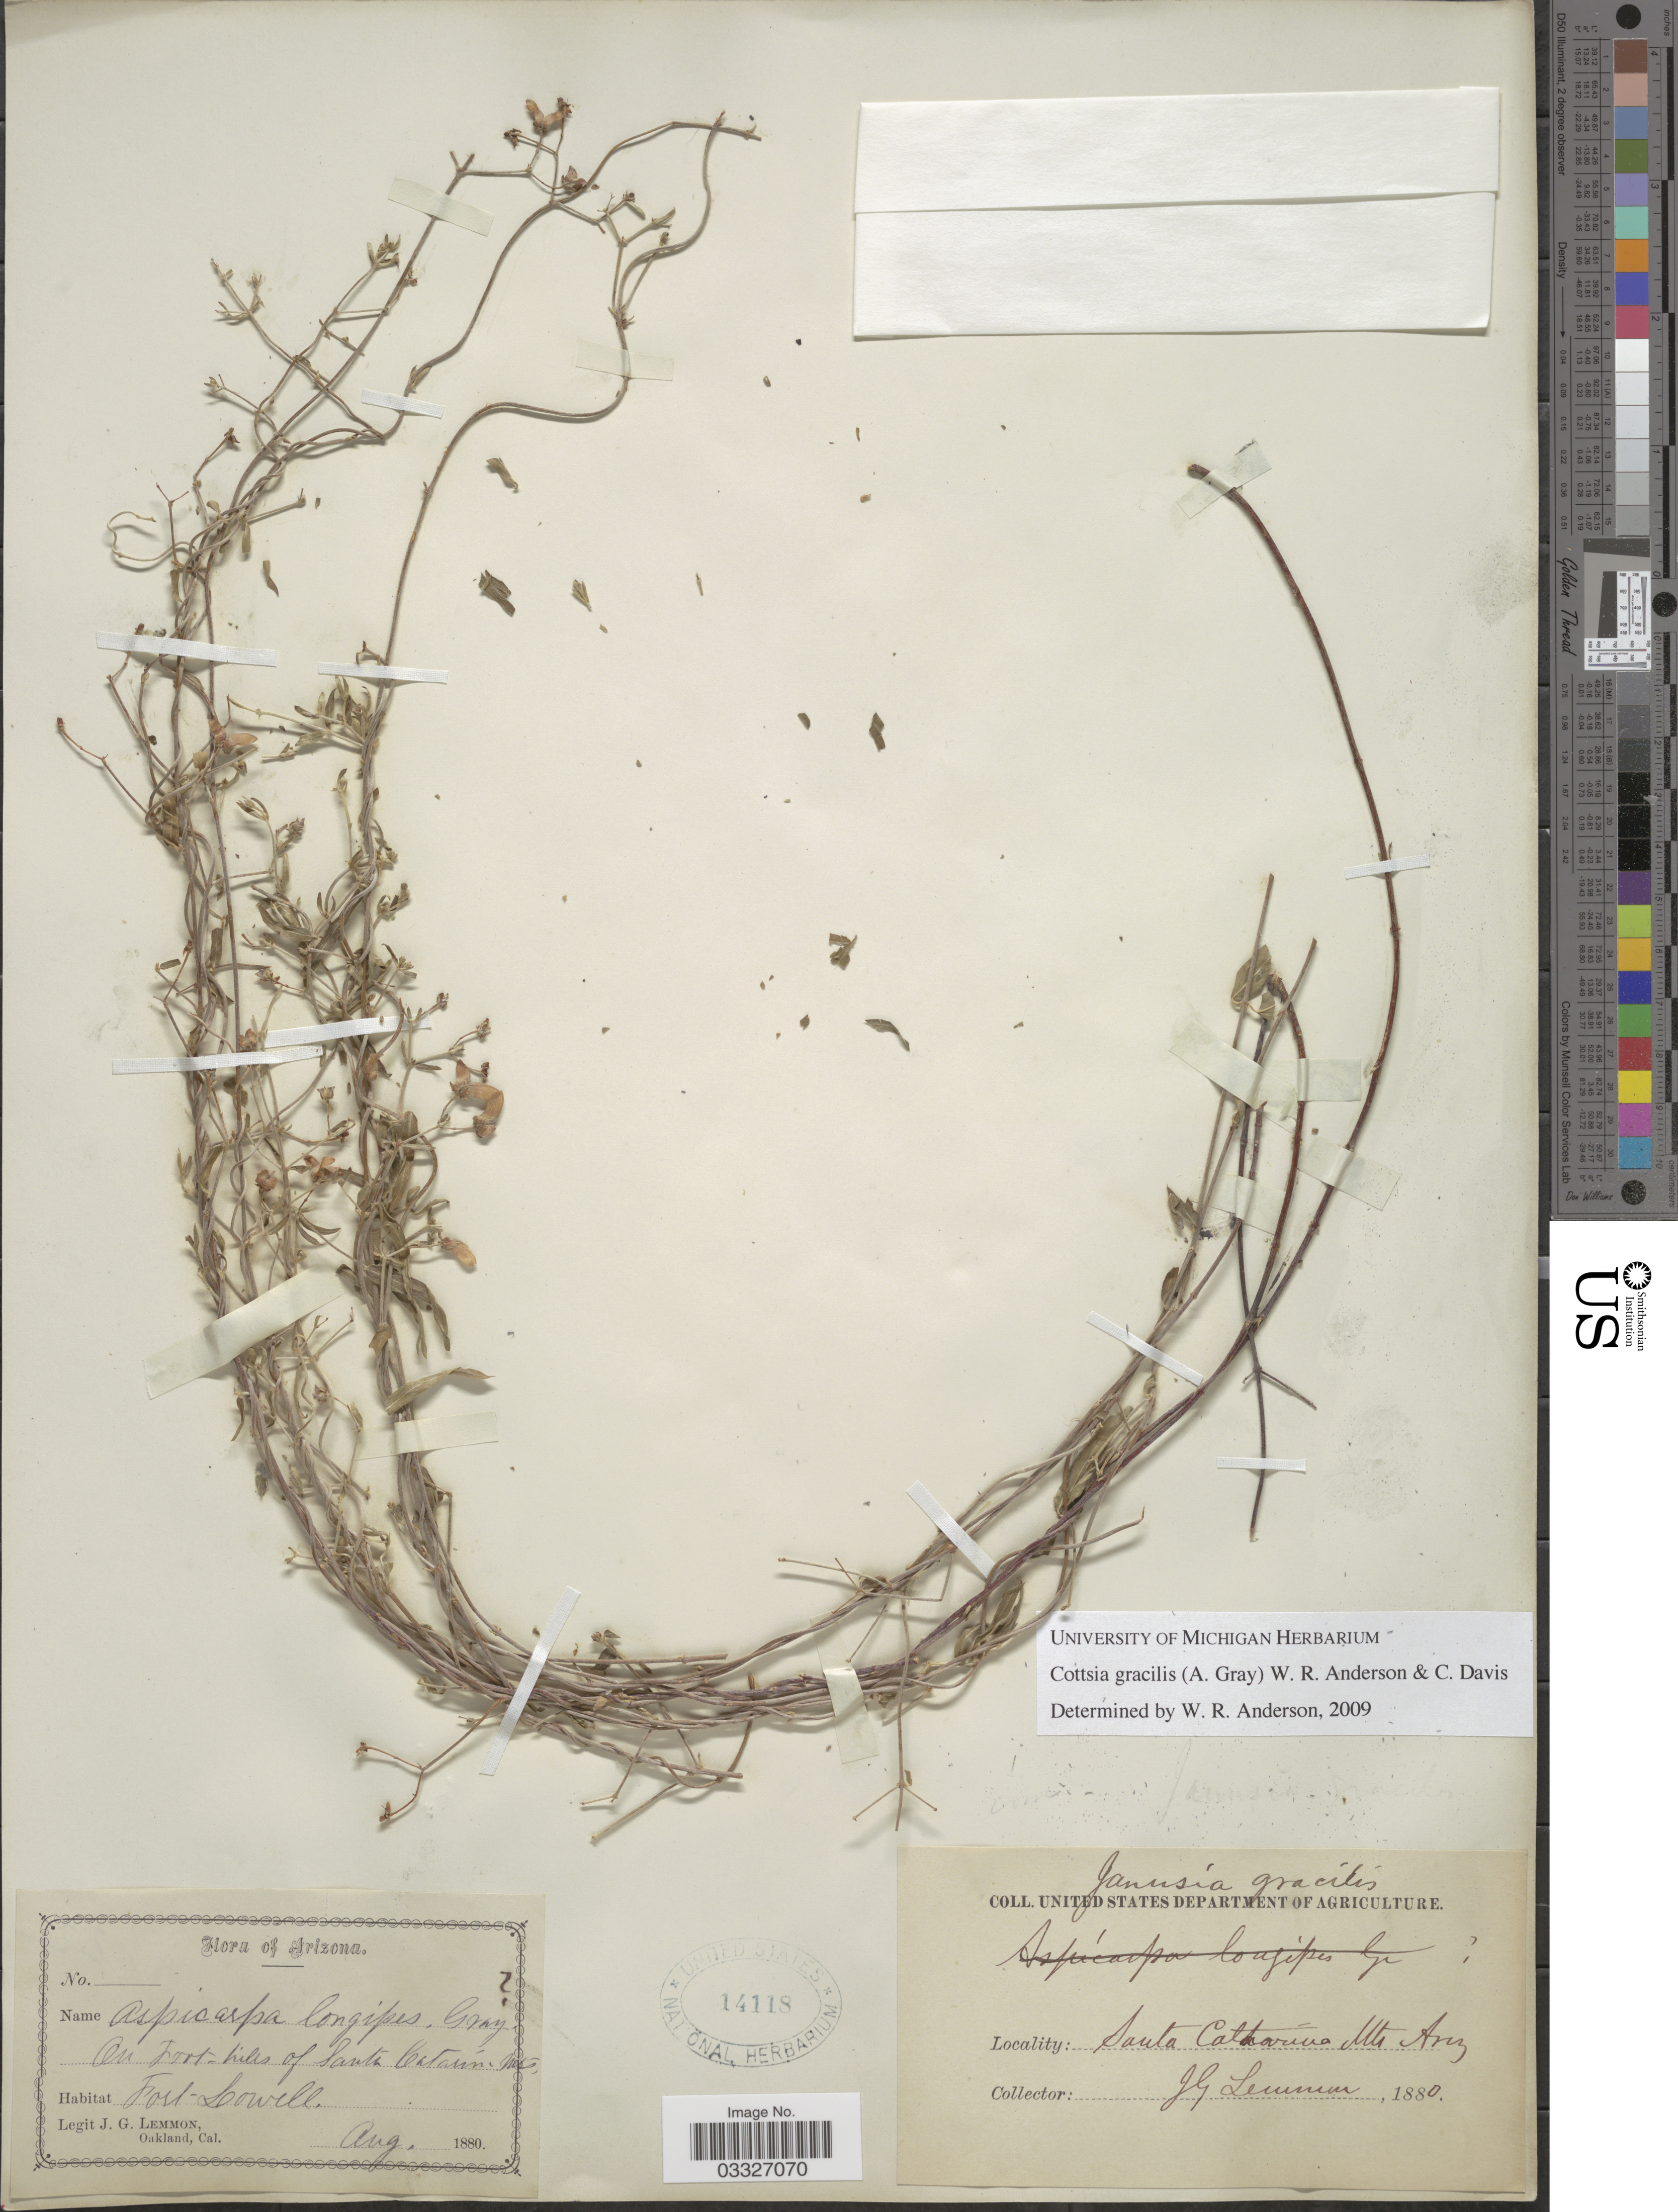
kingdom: Plantae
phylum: Tracheophyta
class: Magnoliopsida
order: Malpighiales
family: Malpighiaceae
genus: Cottsia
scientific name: Cottsia gracilis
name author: (A. Gray) W.R. Anderson & C. Davis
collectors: J. Lemmon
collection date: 1880-08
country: United States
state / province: Arizona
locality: On Foot-hills of Santa Catarina Mts. Fort Lowell.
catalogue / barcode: US 14118